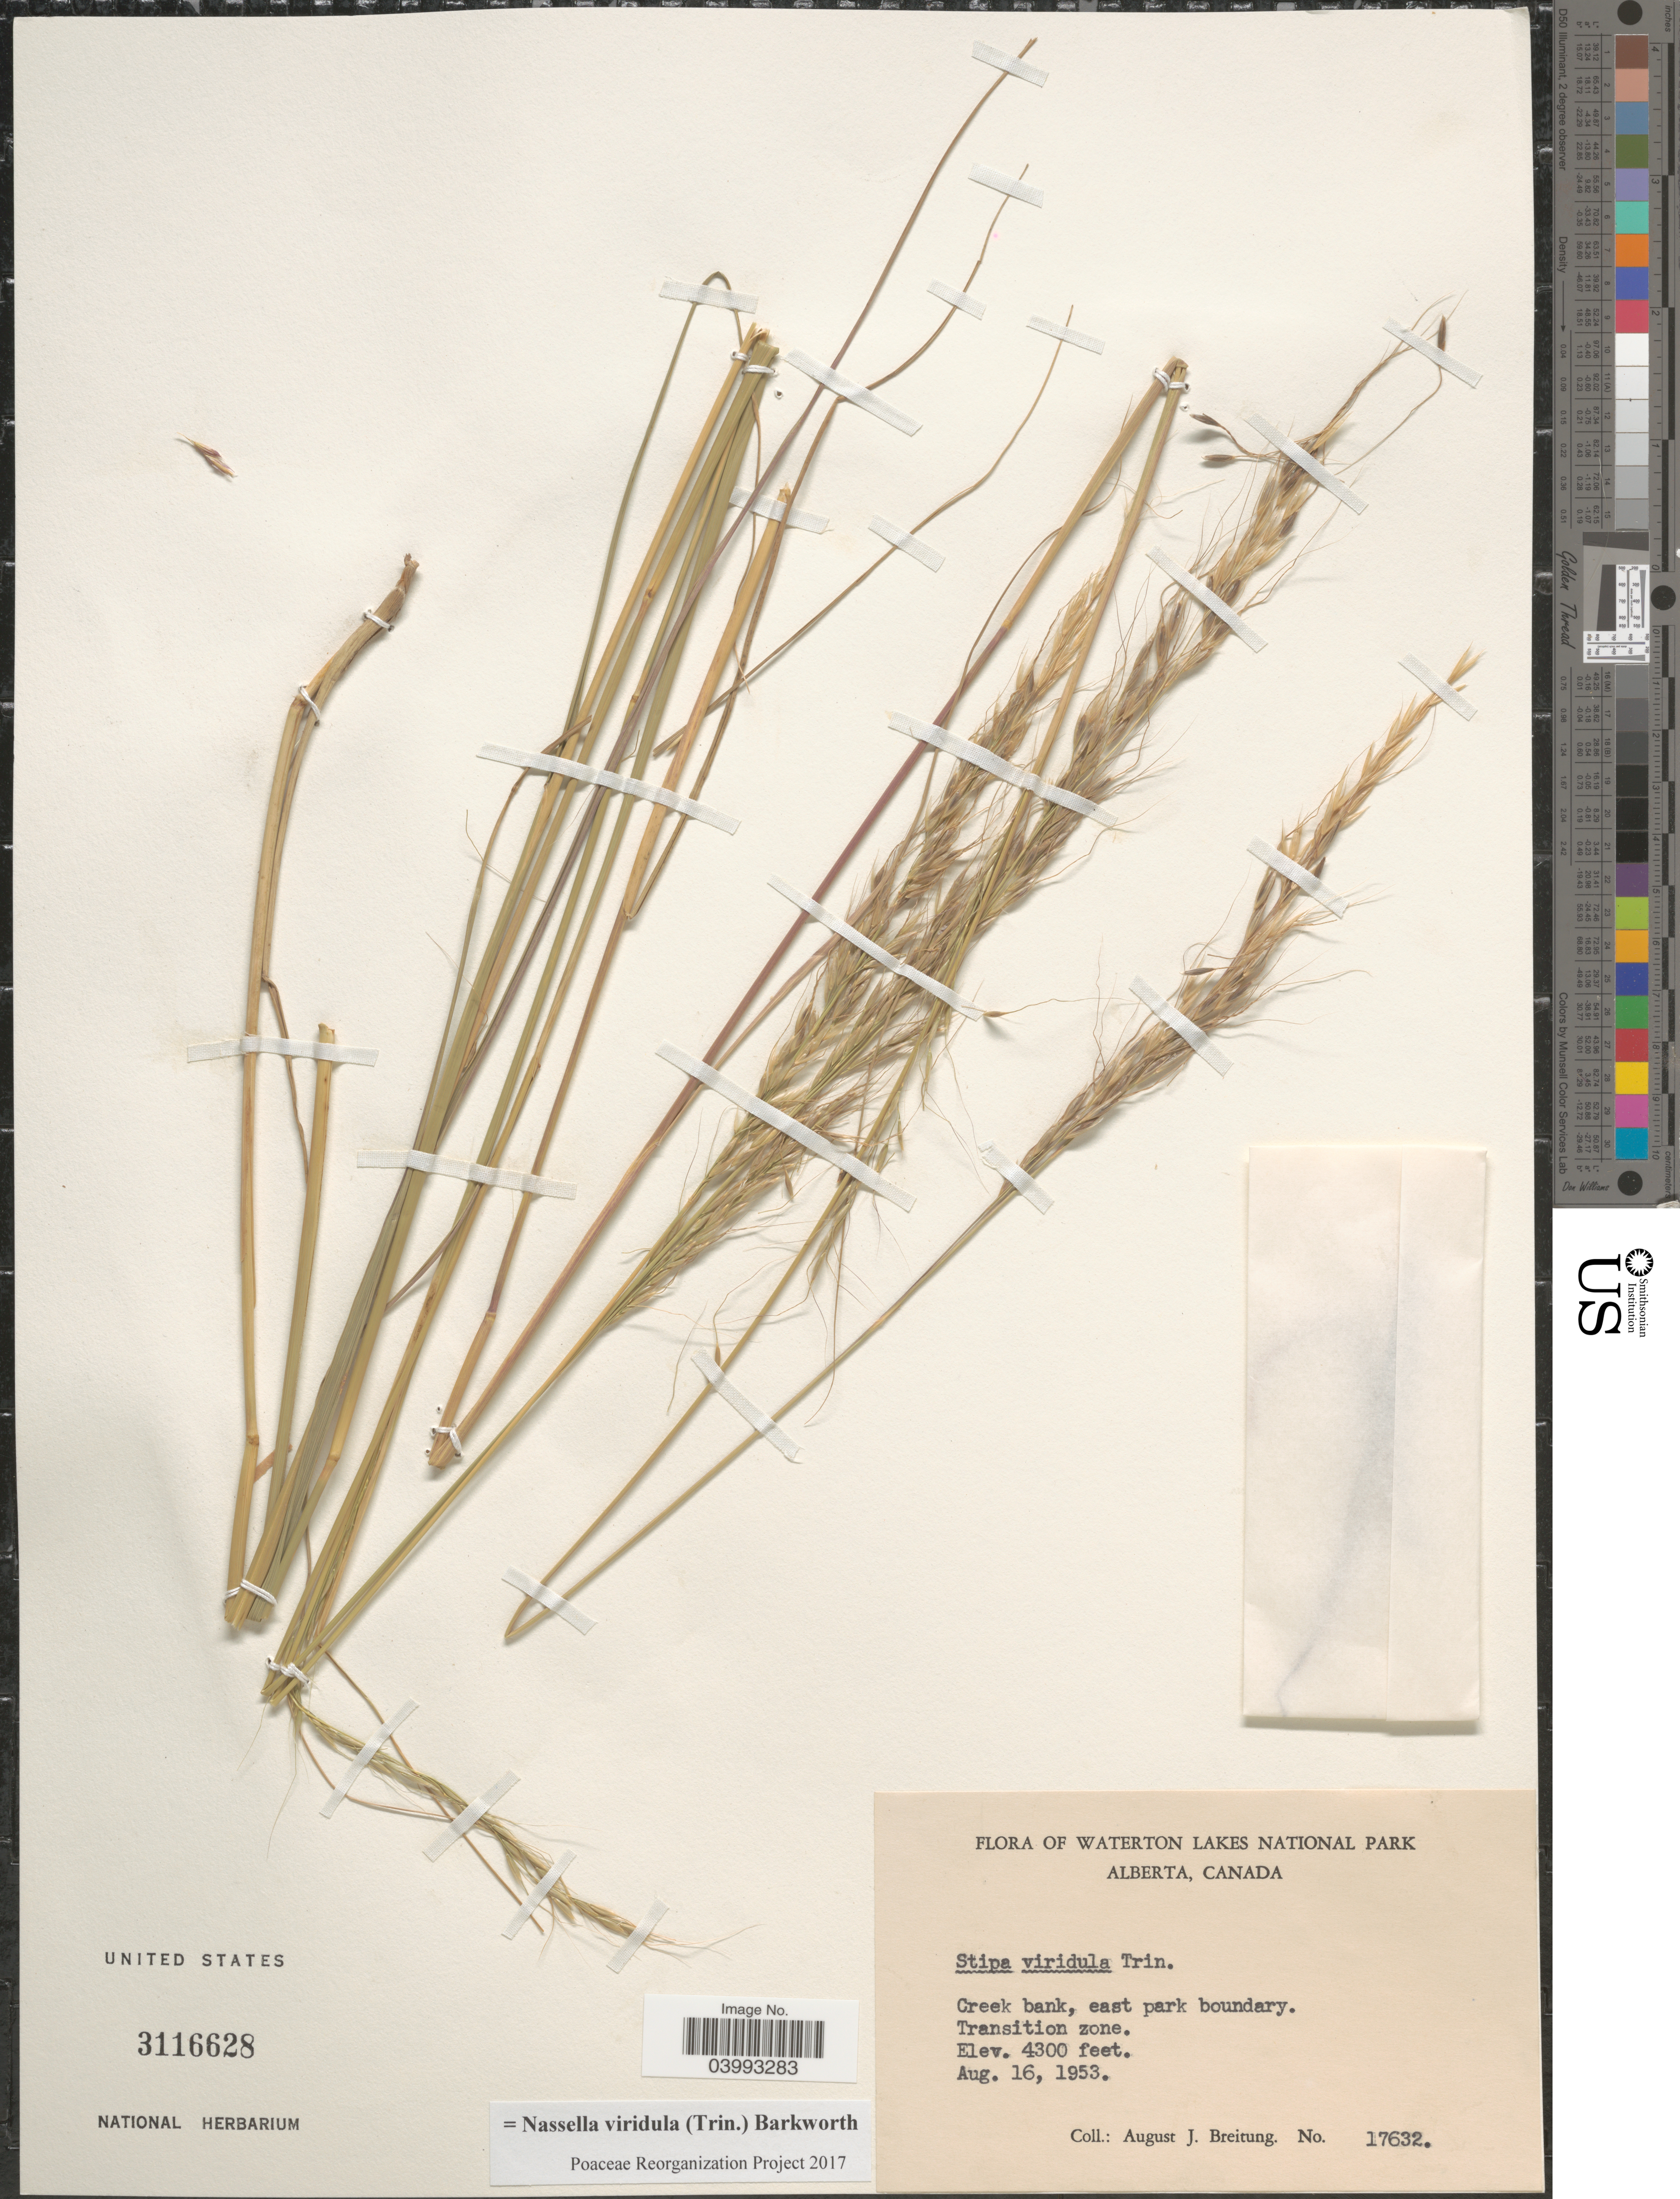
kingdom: Plantae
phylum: Tracheophyta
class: Liliopsida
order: Poales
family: Poaceae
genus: Nassella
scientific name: Nassella viridula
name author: (Trin.) Barkworth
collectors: A. Breitung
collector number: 17632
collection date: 1953-08-16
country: Canada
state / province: Alberta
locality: Waterton Lakes National Park. Creek bank, east park boundary. Transition zone.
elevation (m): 1311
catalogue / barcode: US 3116628